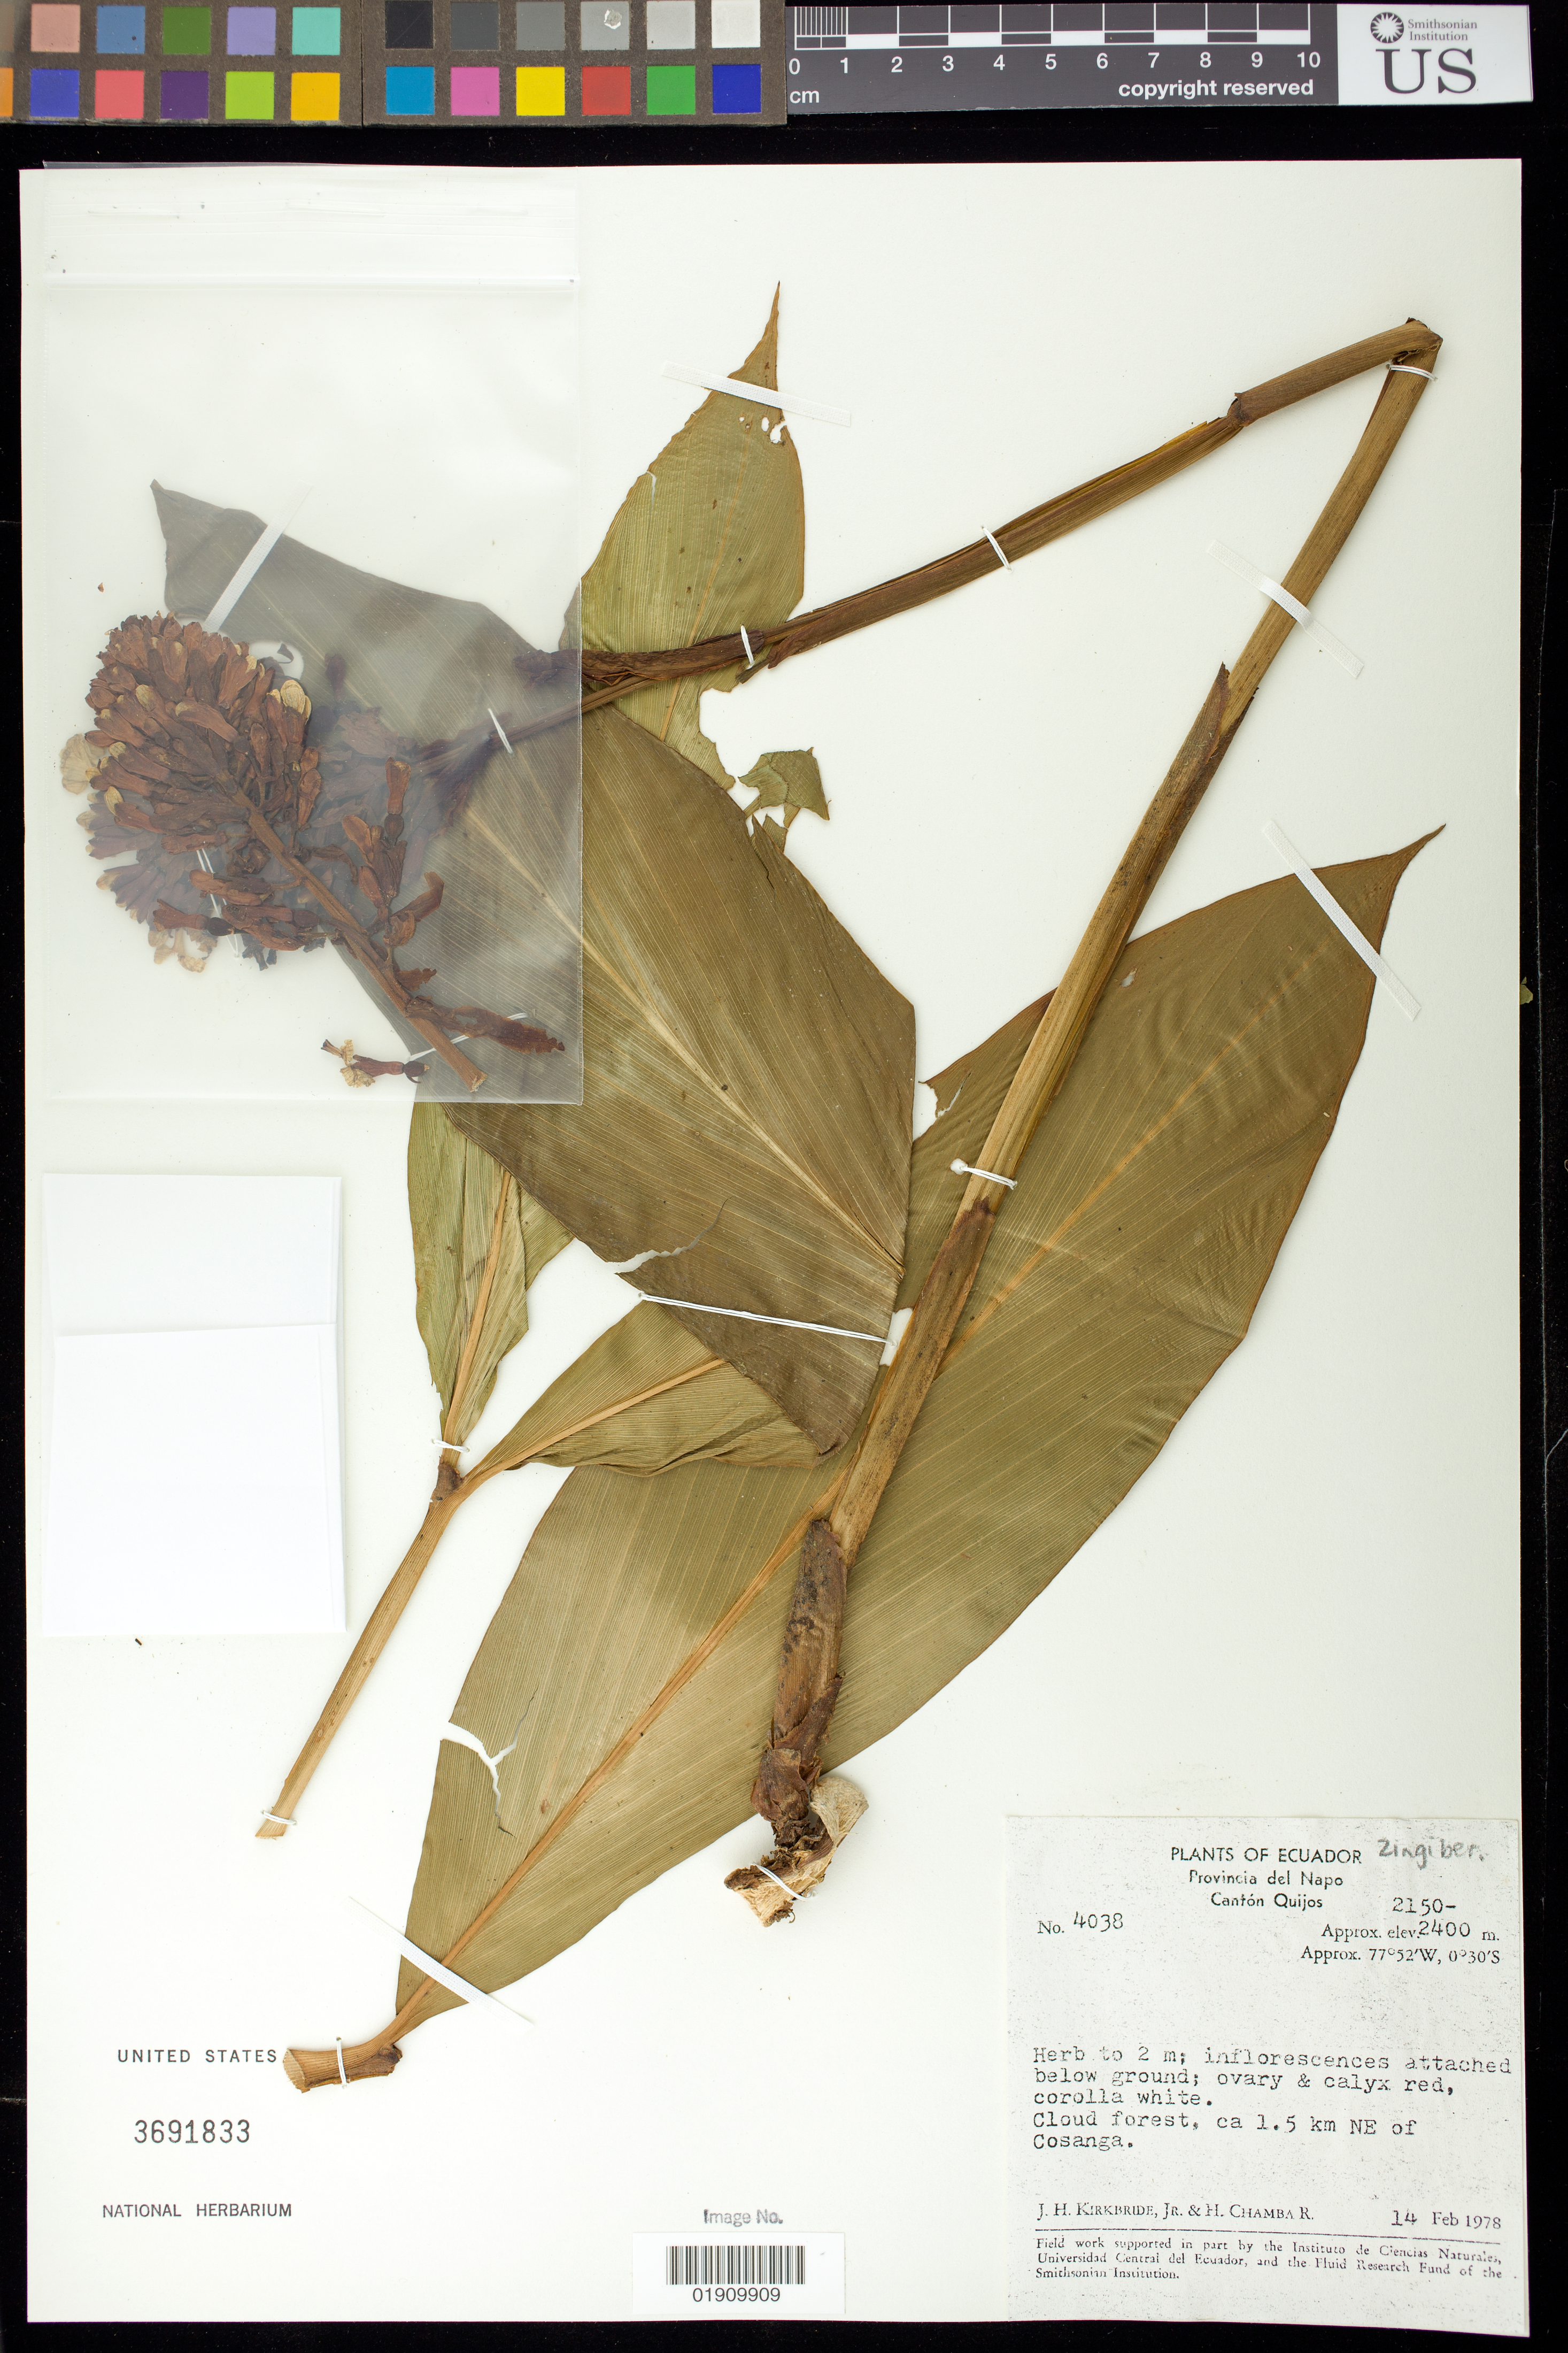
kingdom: Plantae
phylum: Tracheophyta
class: Liliopsida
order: Zingiberales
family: Zingiberaceae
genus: Zingiber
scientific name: Zingiber sp.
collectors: J. H. Kirkbride & H. Chamba-R.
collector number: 4038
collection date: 1978-02-14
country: Ecuador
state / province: Napo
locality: Province del Napo. Cantón Quijos. Cloud forest, ca 1.5 km NE of Cosanga.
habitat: Cloud forest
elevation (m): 2150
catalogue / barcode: US 3691833